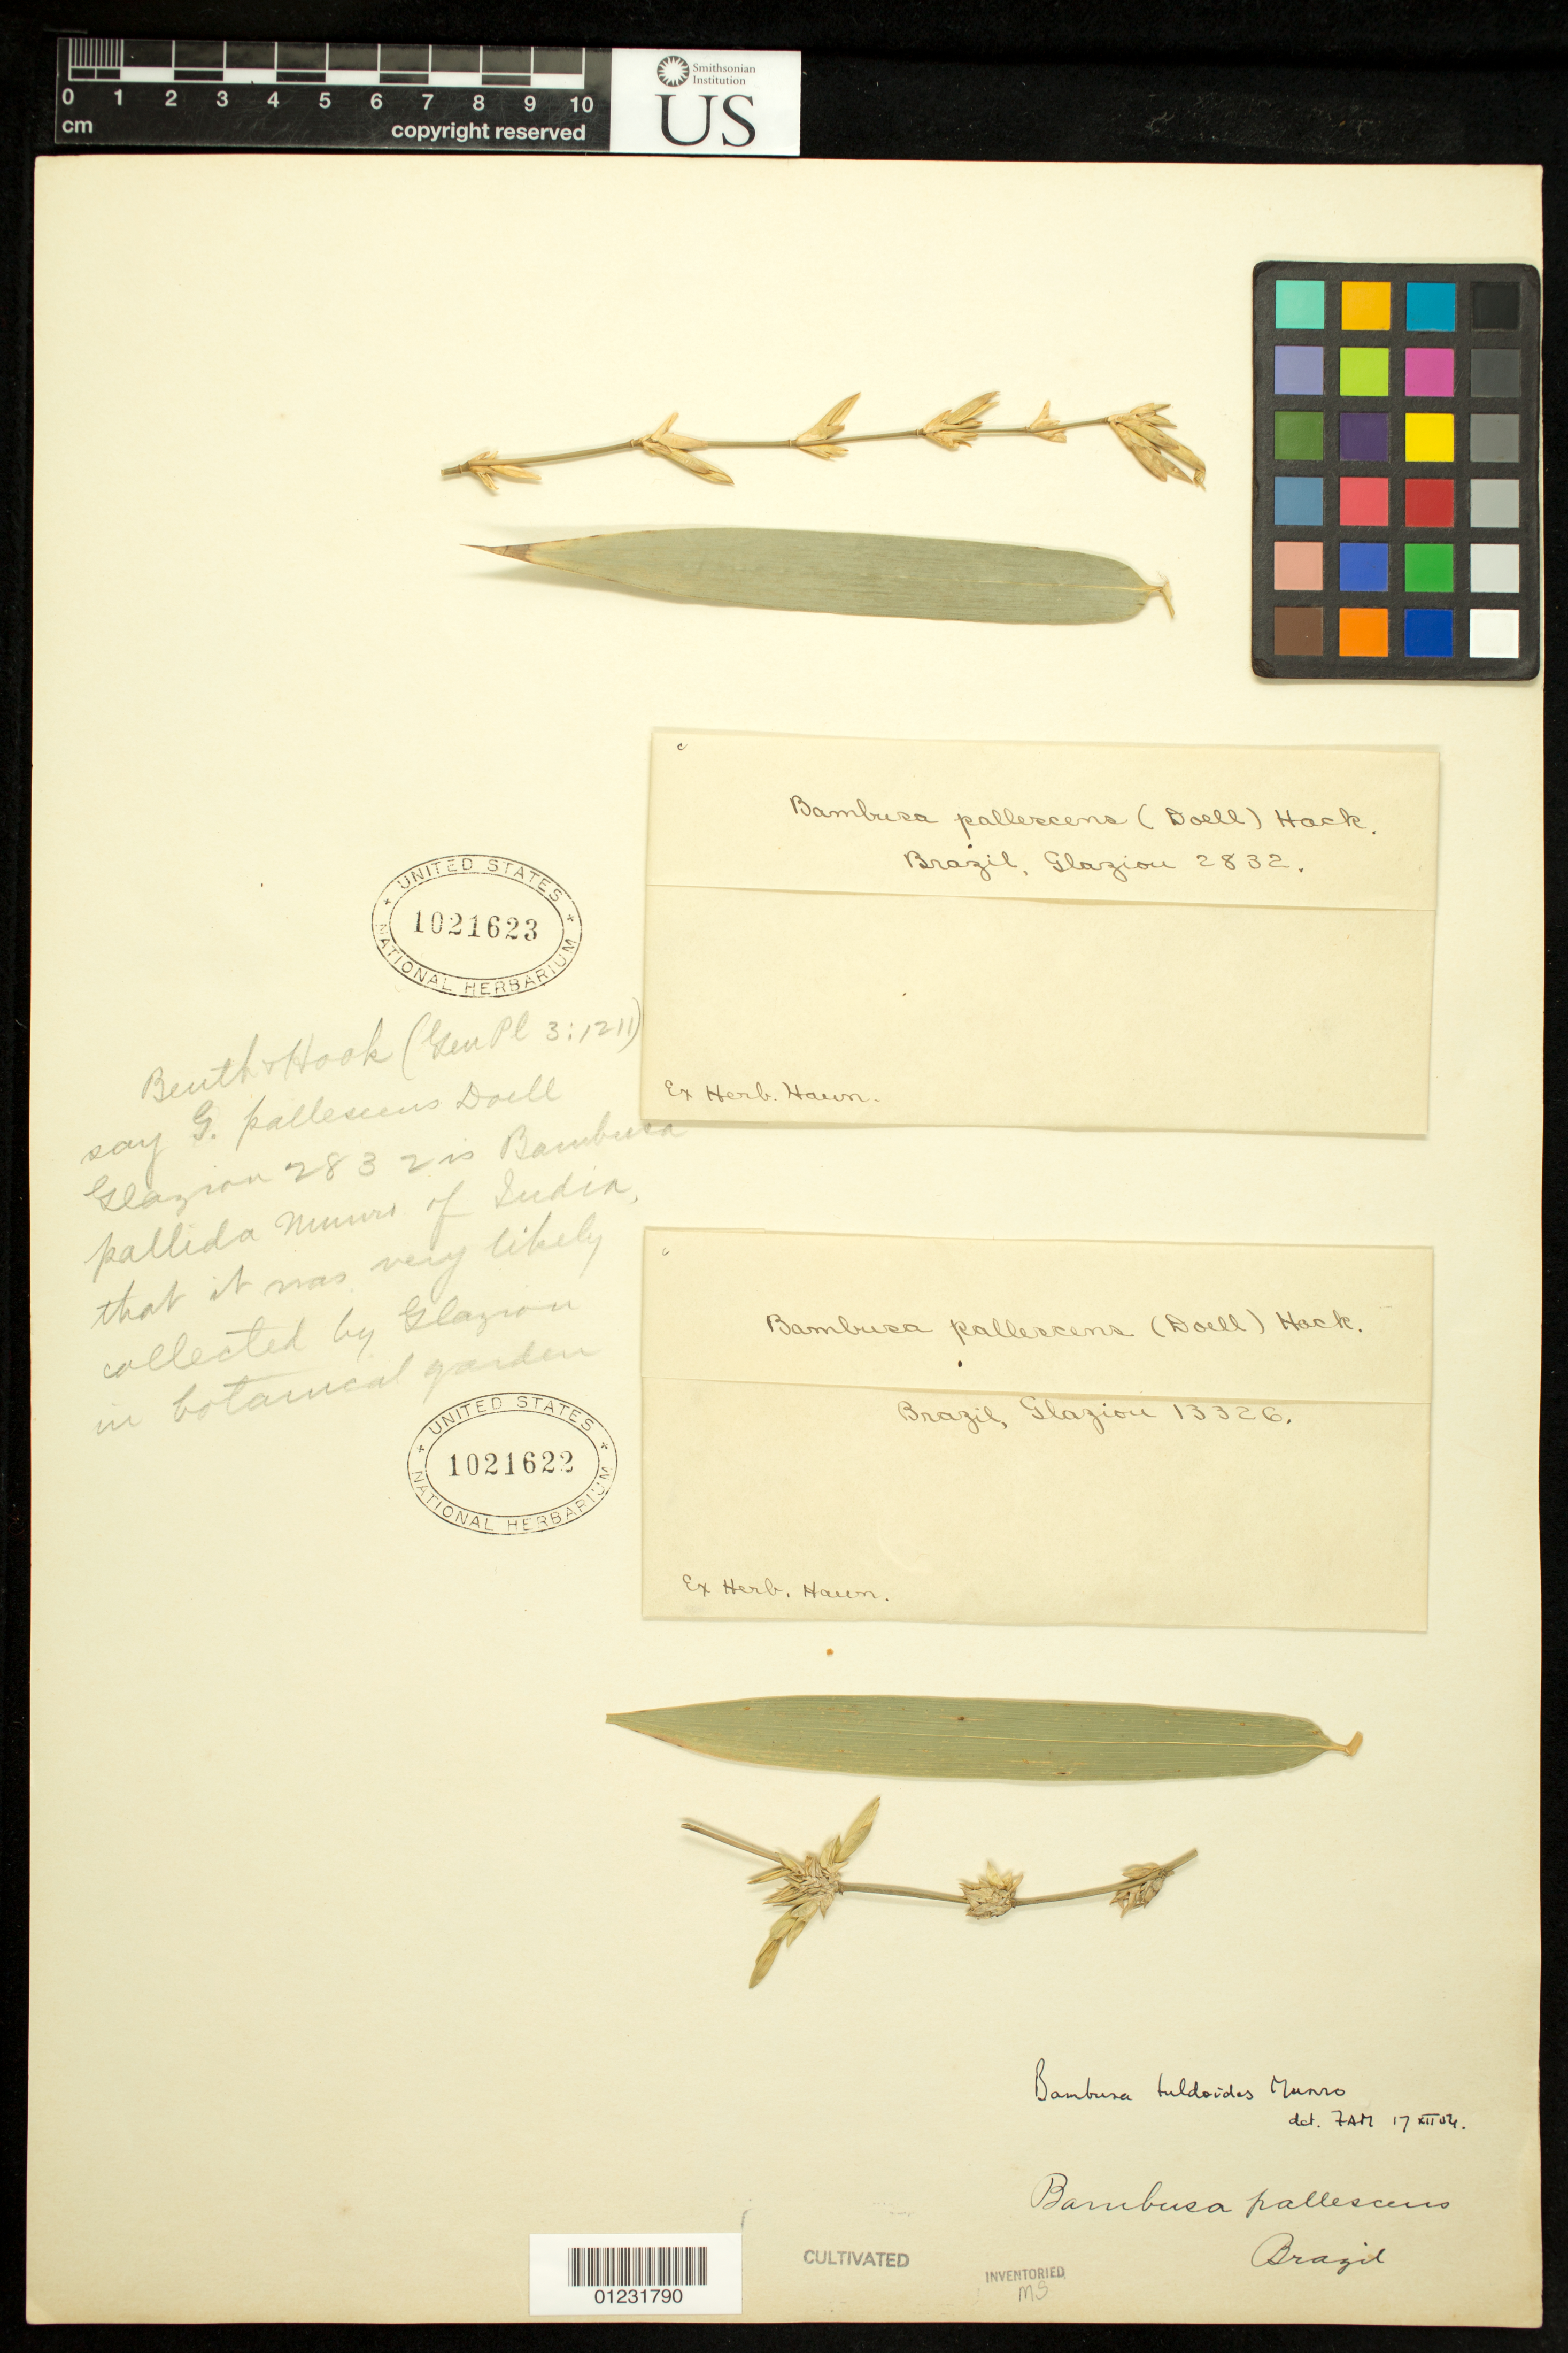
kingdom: Plantae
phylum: Tracheophyta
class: Liliopsida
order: Poales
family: Poaceae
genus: Guadua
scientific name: Guadua pallescens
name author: Döll in Mart.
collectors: A. F. M. Glaziou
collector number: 13326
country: Brazil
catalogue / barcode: US 1021622